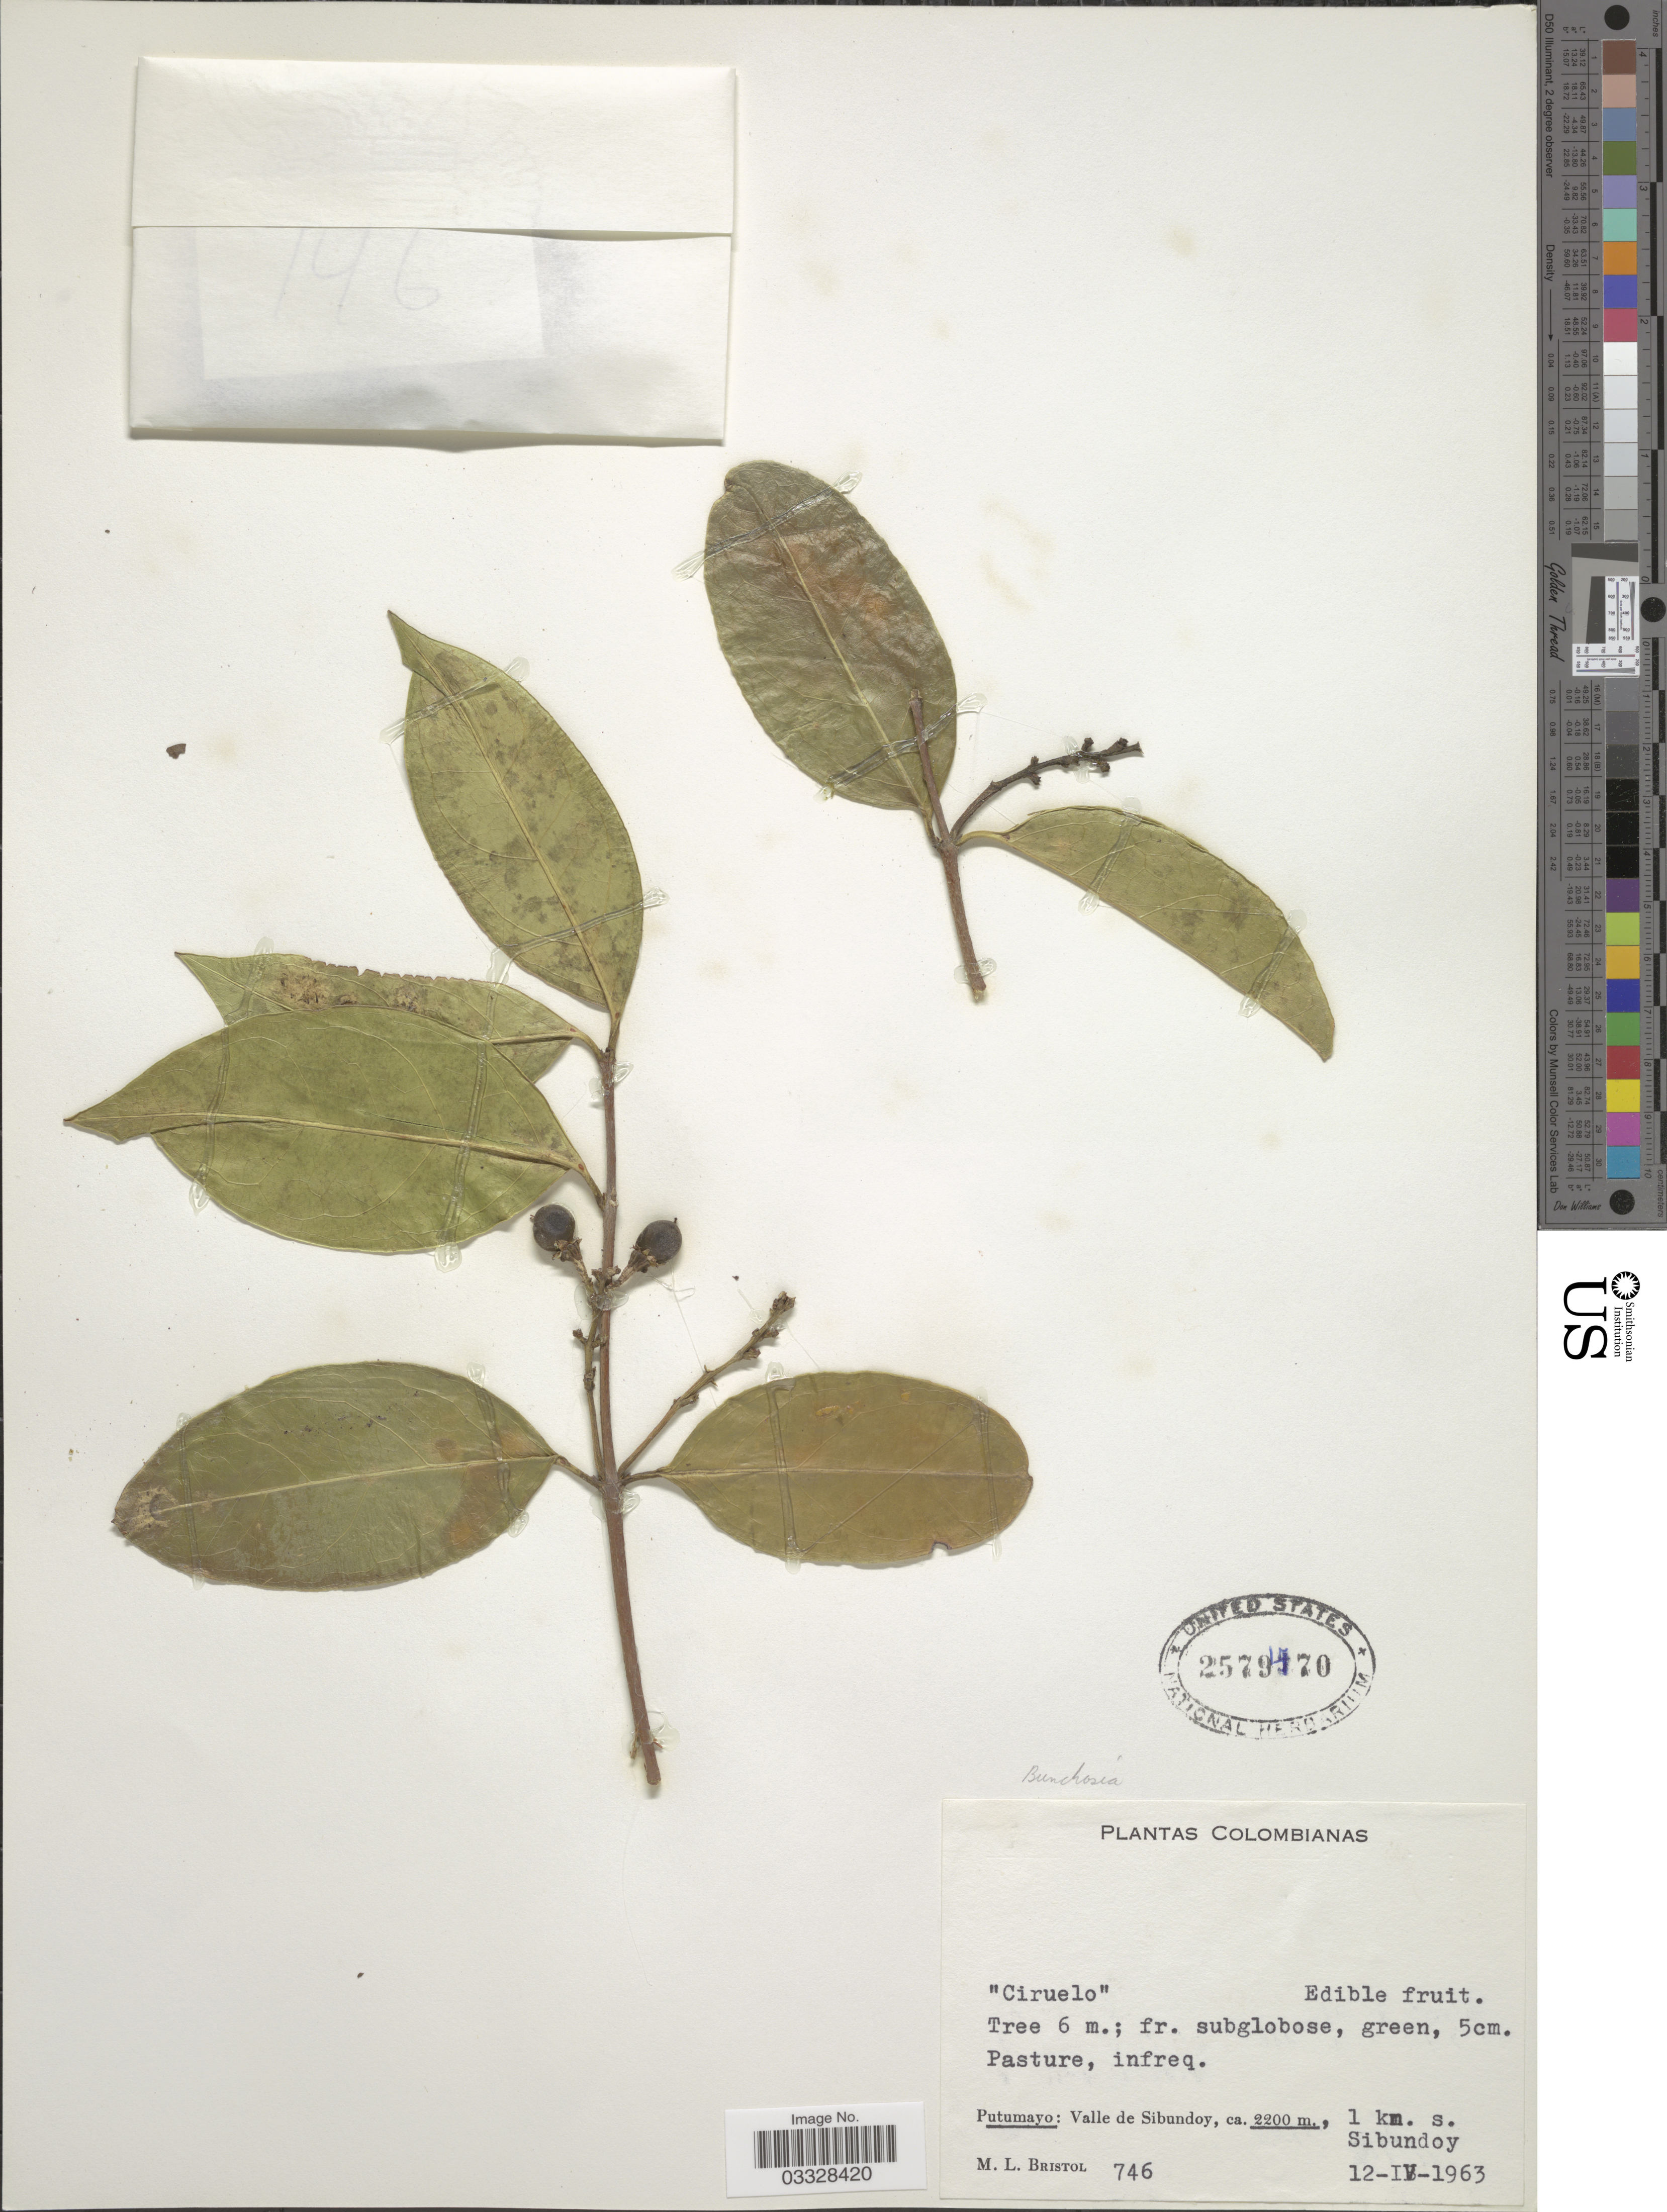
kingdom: Plantae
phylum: Tracheophyta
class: Magnoliopsida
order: Malpighiales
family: Malpighiaceae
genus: Bunchosia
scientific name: Bunchosia sp.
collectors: M. L. Bristol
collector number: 746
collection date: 1963-04-12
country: Colombia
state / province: Putumayo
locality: Valle de Sibundoy, 1 km. s. Sibundoy.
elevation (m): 2200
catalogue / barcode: US 2579470